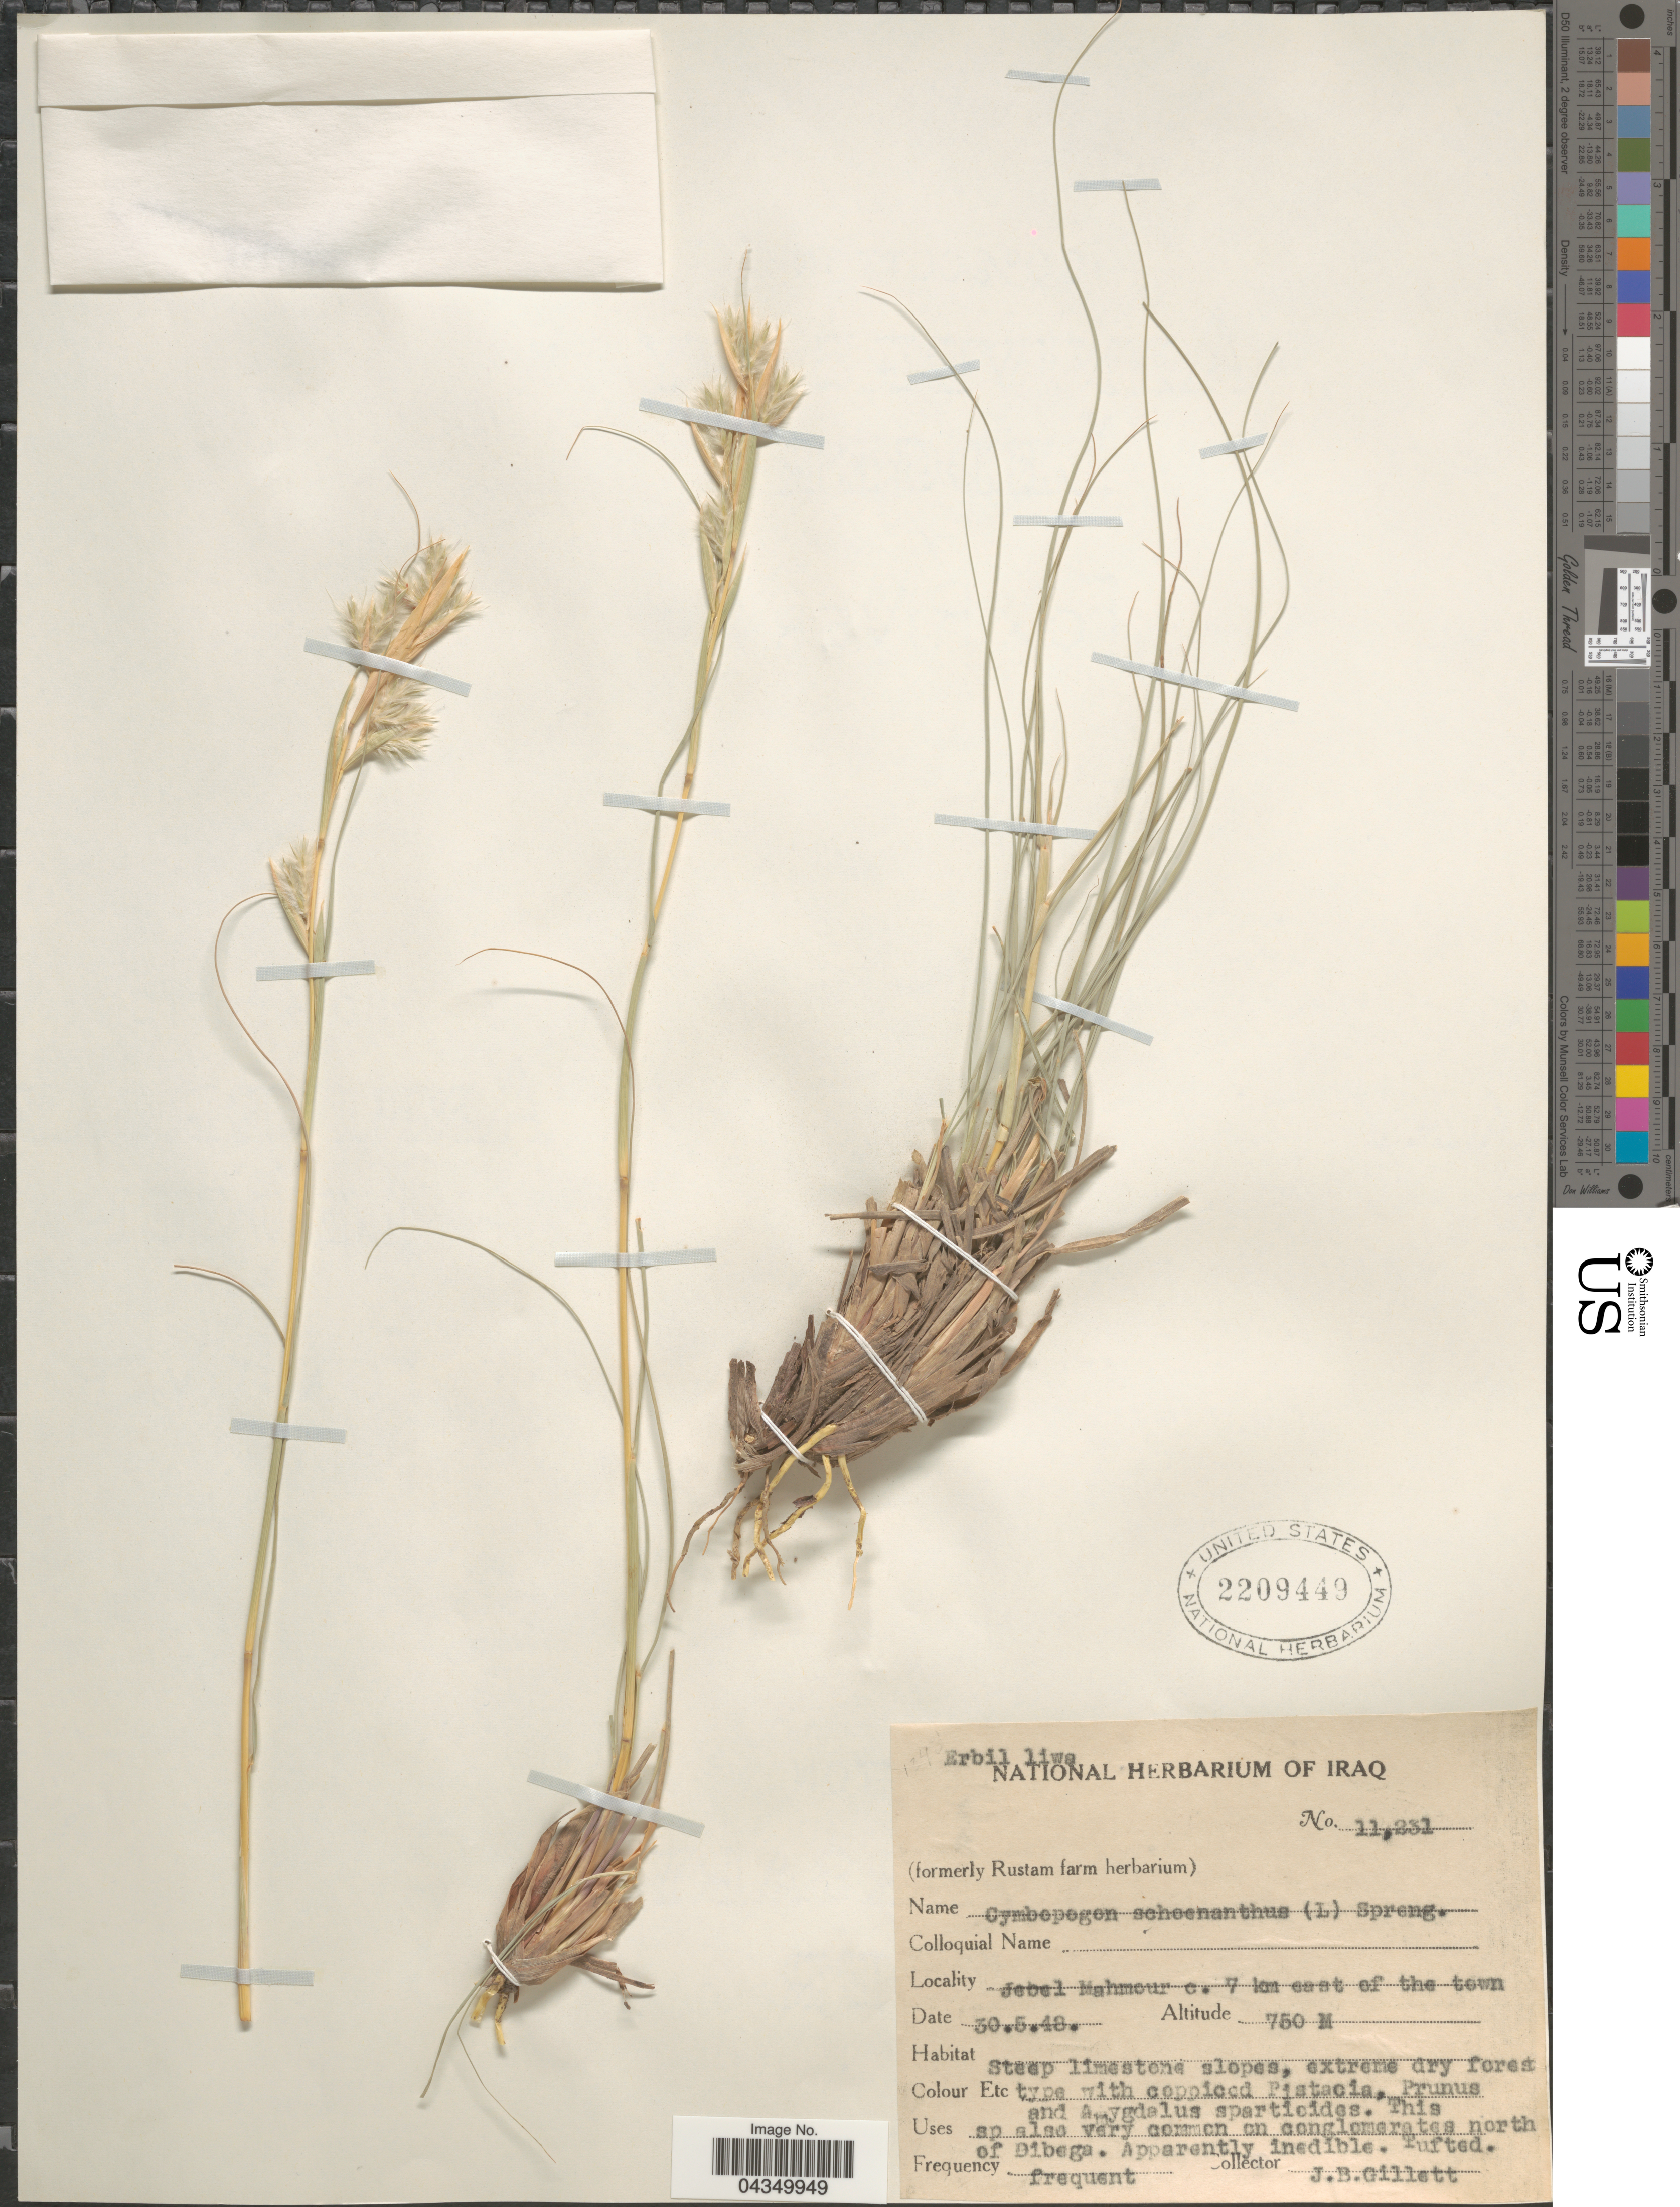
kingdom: Plantae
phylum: Tracheophyta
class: Liliopsida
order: Poales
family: Poaceae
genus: Cymbopogon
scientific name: Cymbopogon iwarancusa subsp. olivieri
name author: (Boiss.) Soenarko & Reinwardtia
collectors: J. B. Gillett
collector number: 11231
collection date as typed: Transcribed d/m/y: 30/5/48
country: Iraq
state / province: Arbīl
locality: Erbil liwa. Jebel Mahmour c. 7 km east of the town.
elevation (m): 750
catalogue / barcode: US 2209449